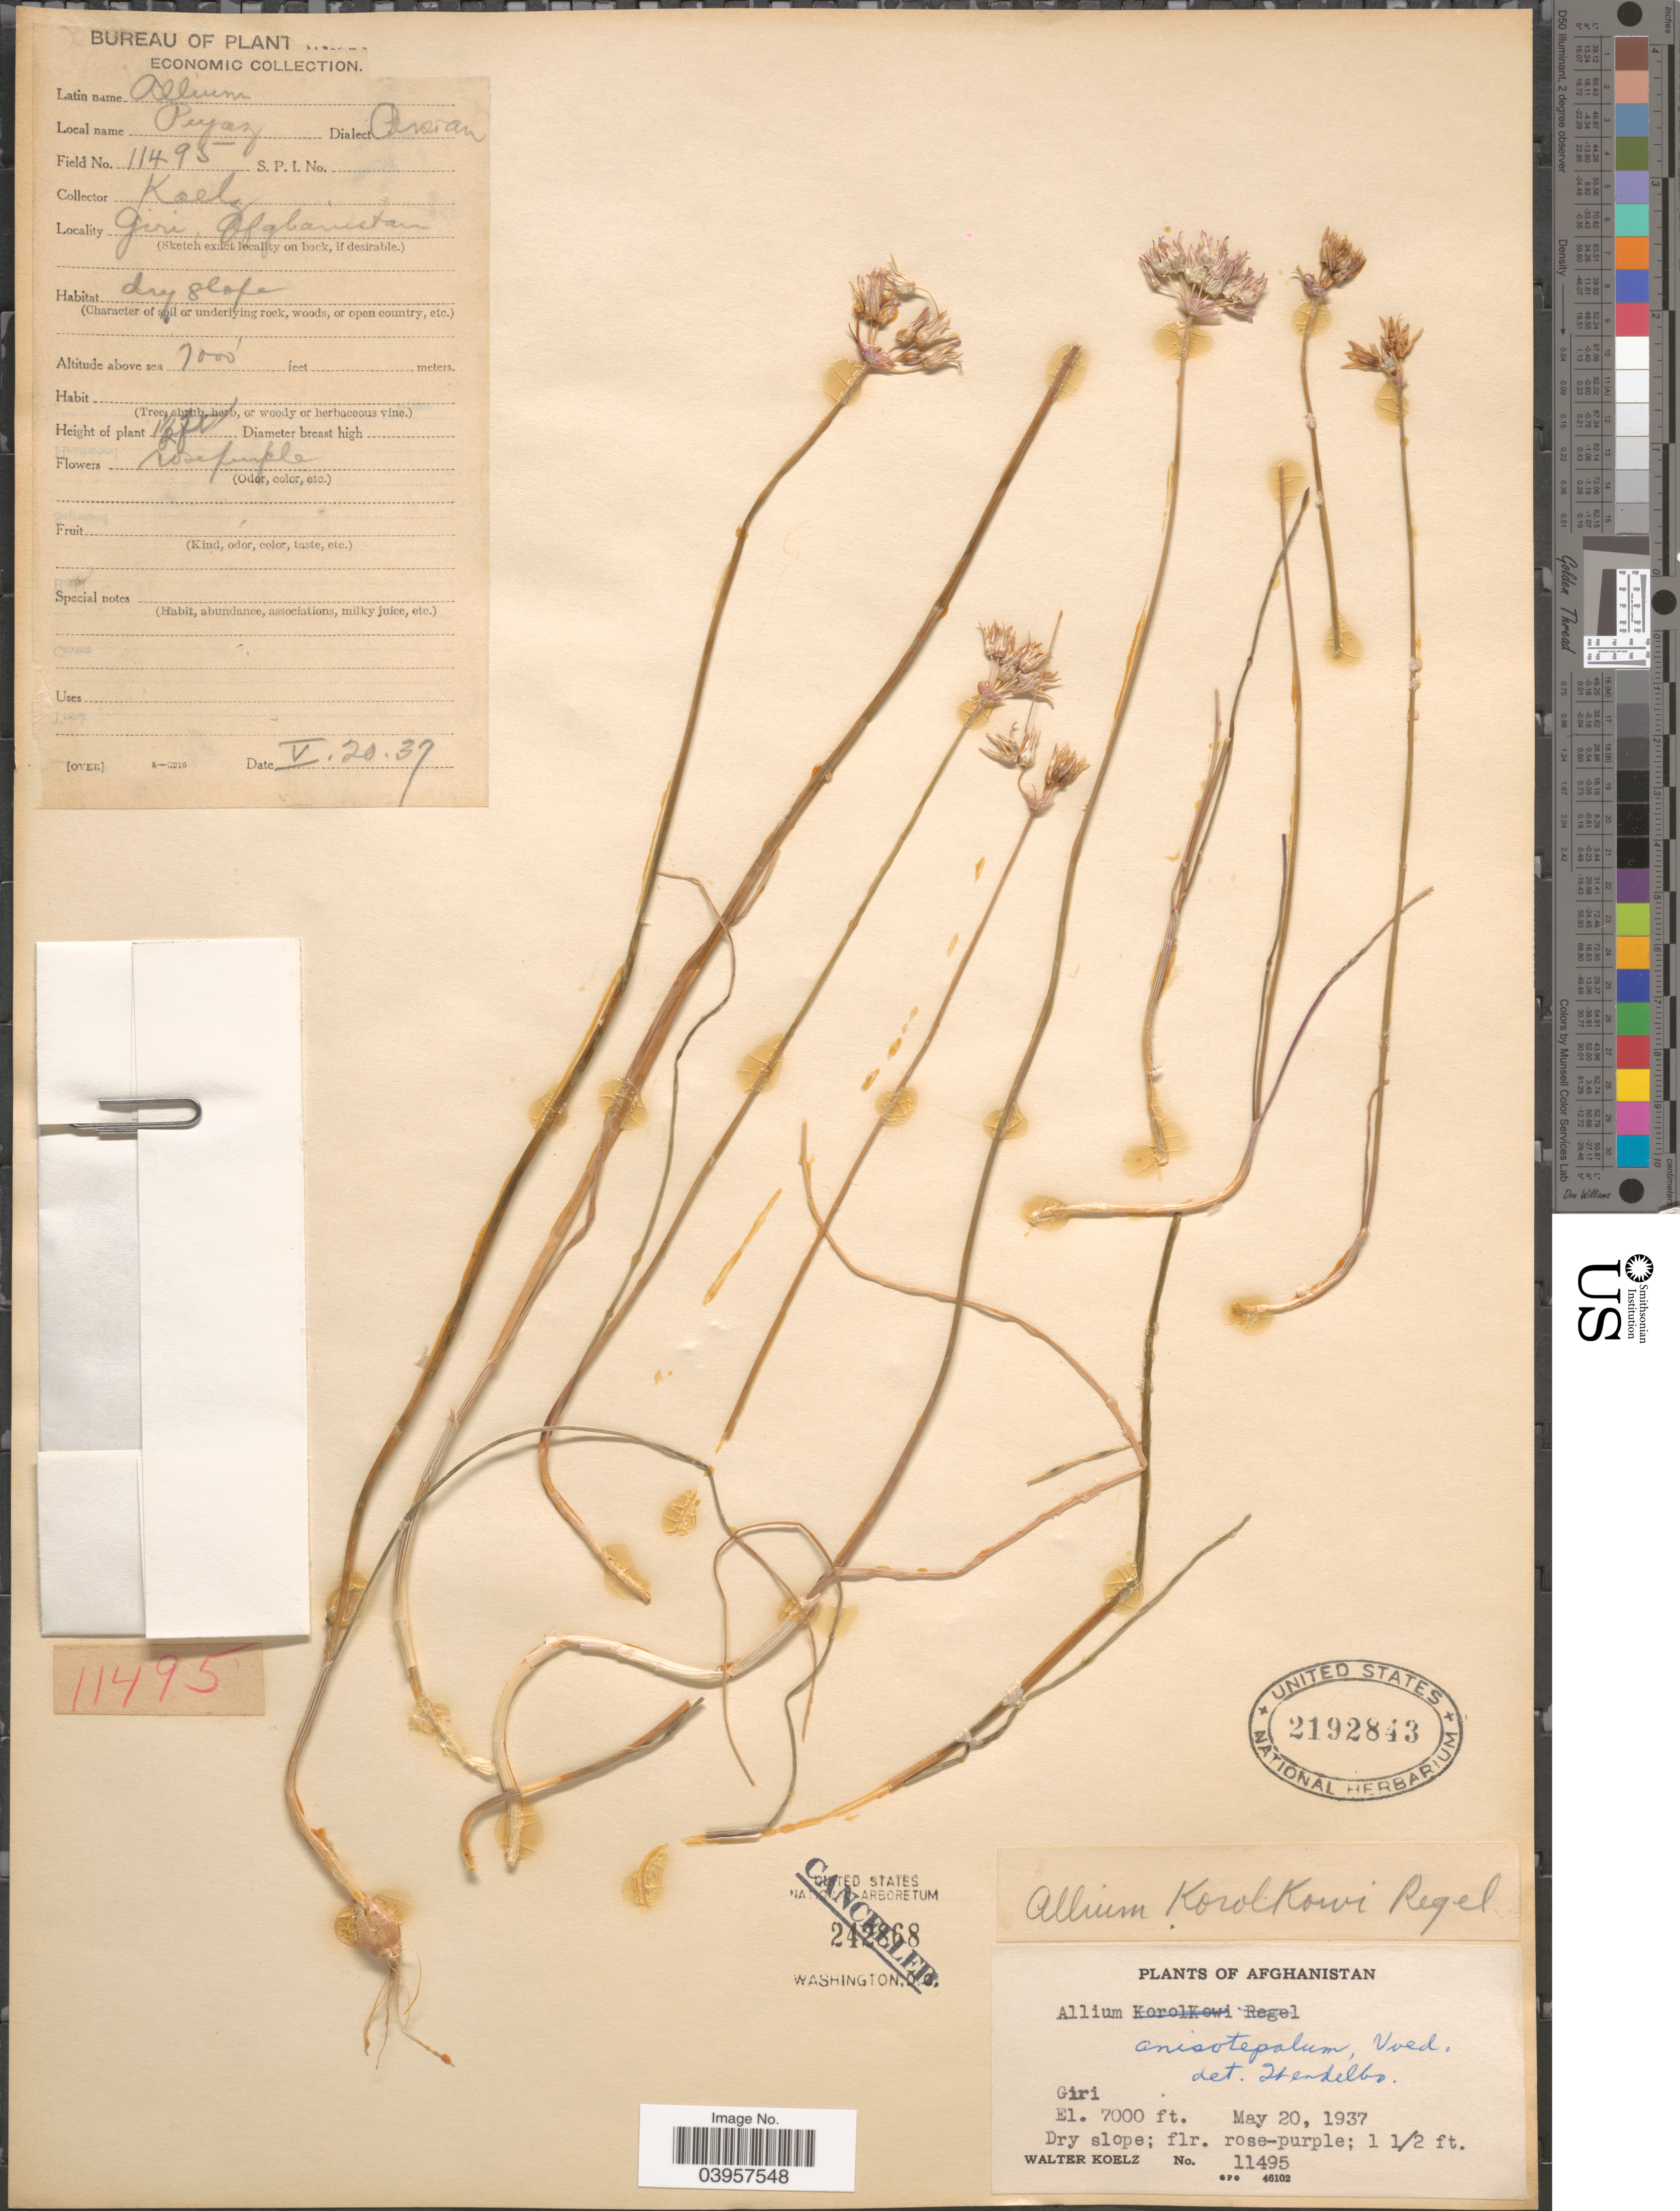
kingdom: Plantae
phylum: Tracheophyta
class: Liliopsida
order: Asparagales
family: Amaryllidaceae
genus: Allium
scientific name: Allium anisotepalum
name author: Vved.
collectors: W. N. Koelz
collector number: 11495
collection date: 1937-05-20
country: Afghanistan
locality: Giri.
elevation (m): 2134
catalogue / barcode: US 2192843